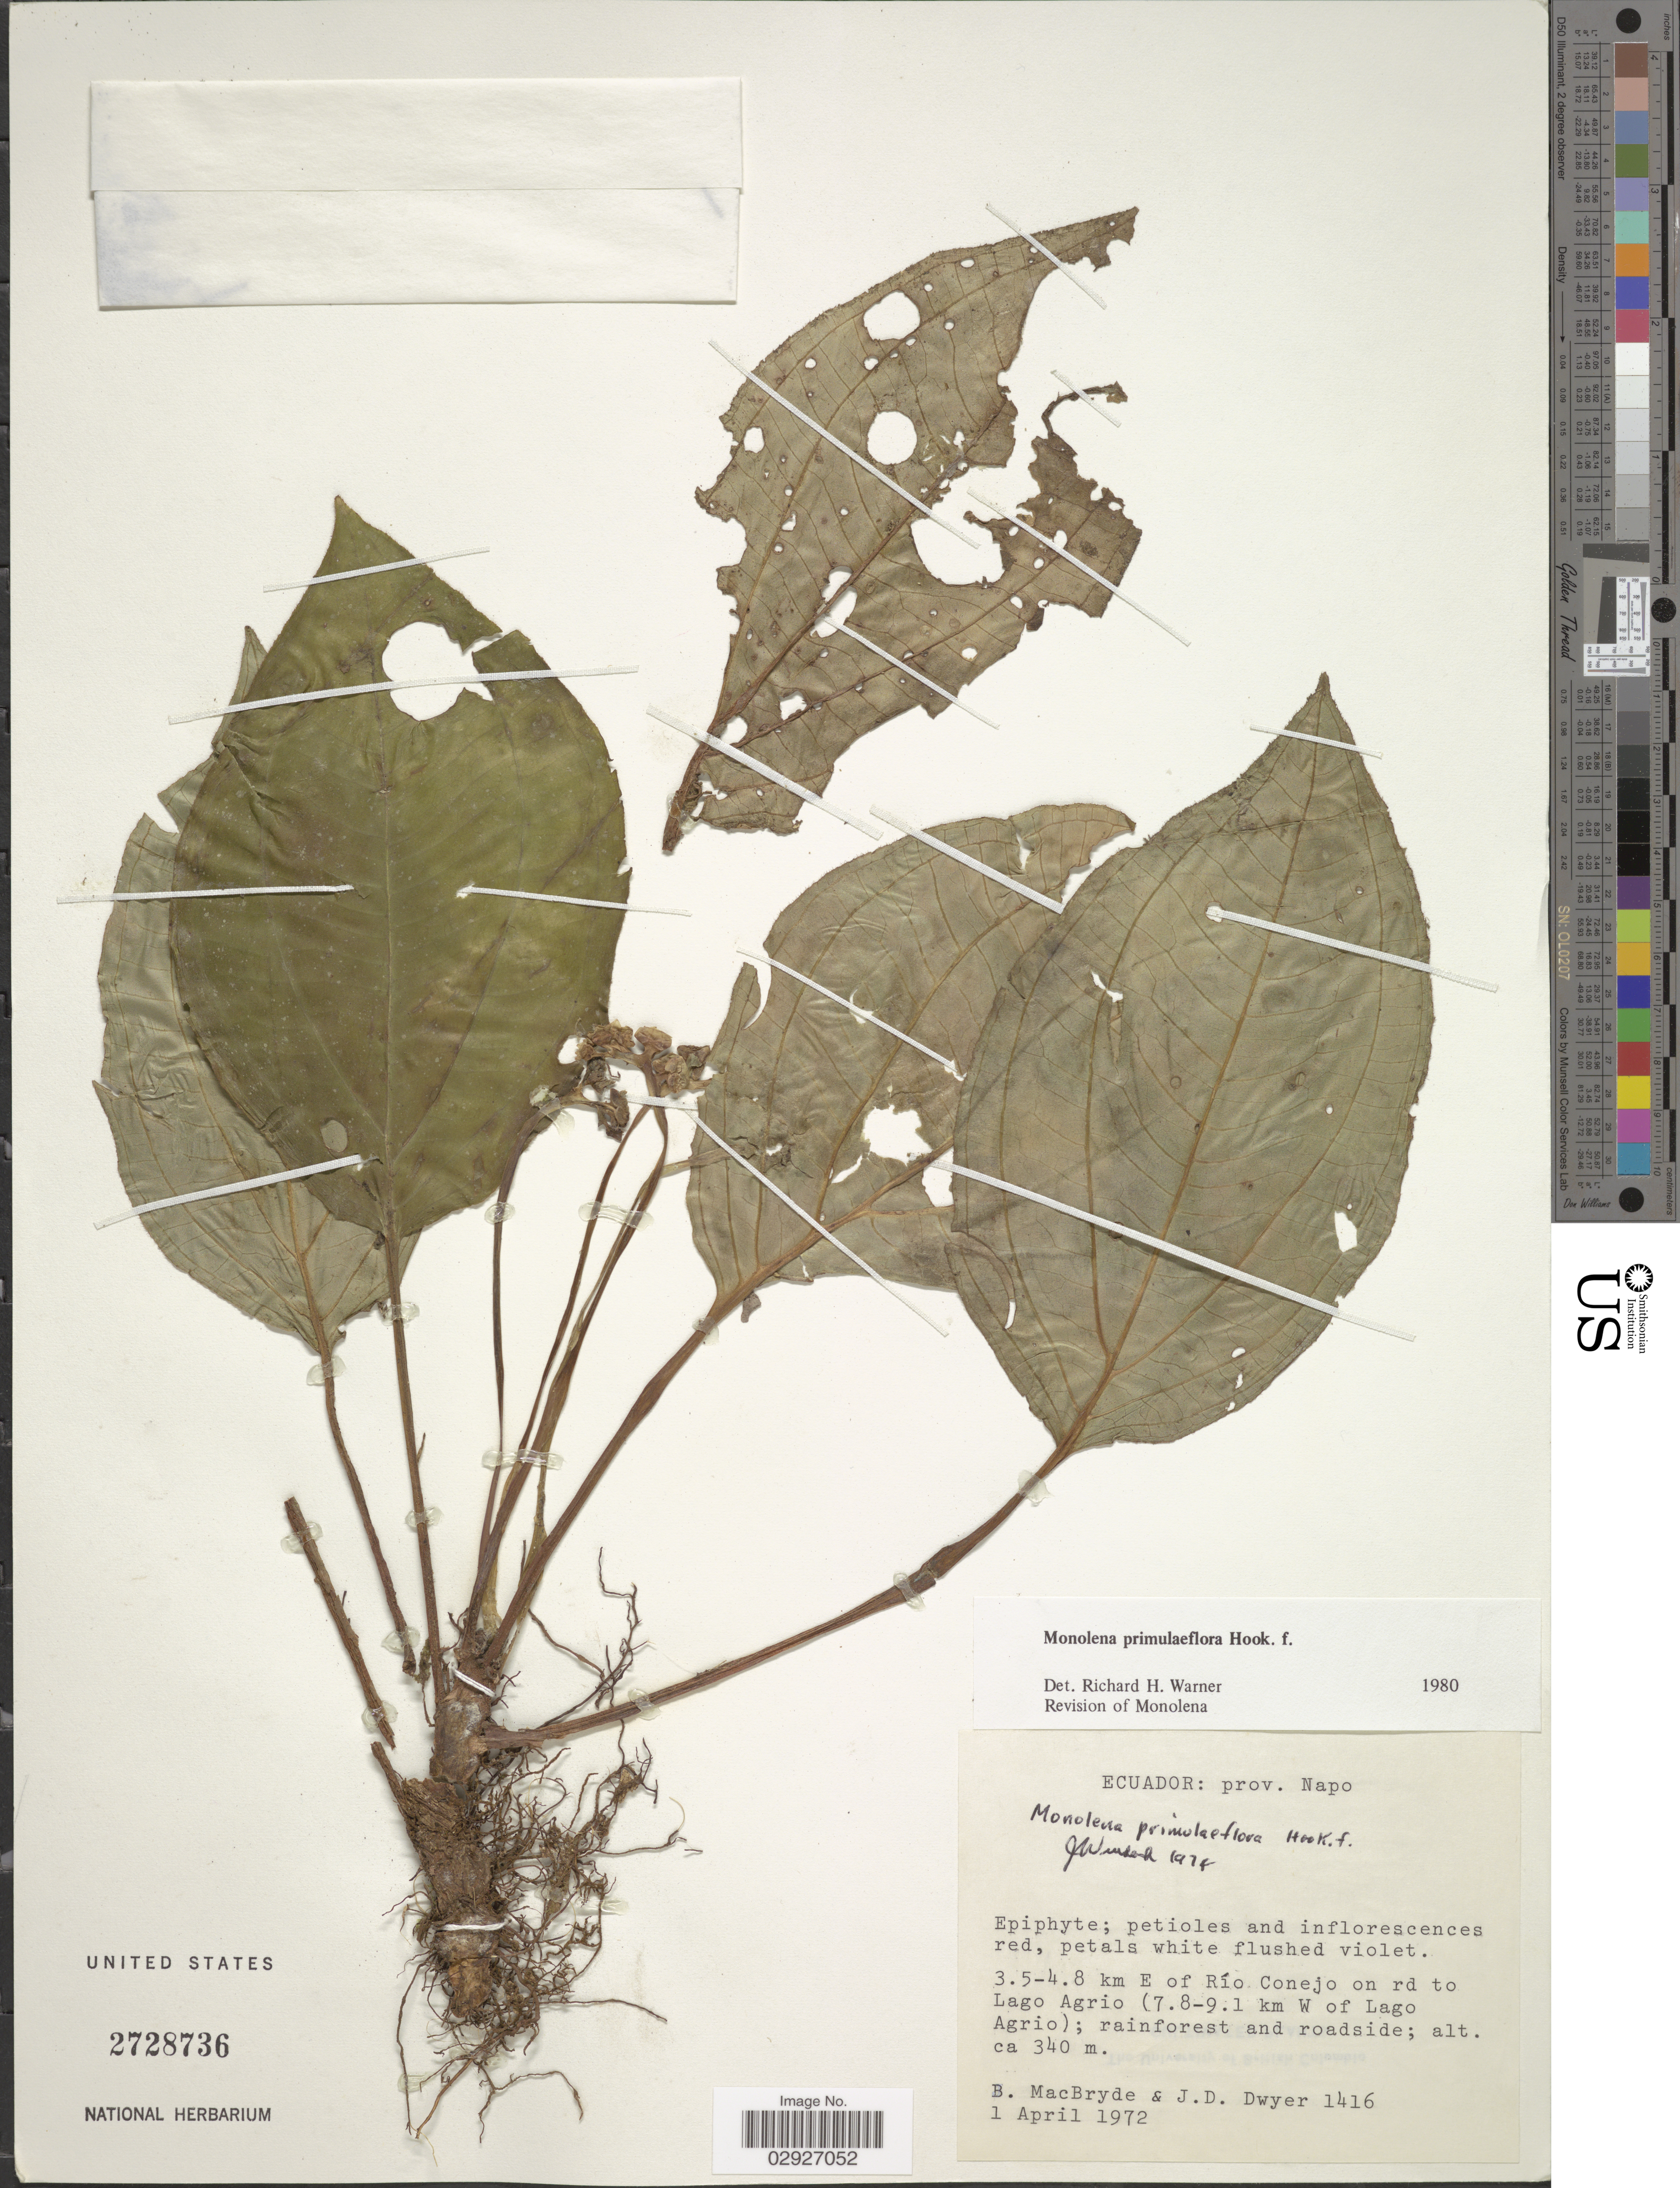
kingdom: Plantae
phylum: Tracheophyta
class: Magnoliopsida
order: Myrtales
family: Melastomataceae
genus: Monolena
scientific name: Monolena primuliflora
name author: Hook. f.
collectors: B. MacBryde & J. D. Dwyer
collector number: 1416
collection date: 1972-04-01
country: Ecuador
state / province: Napo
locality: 3.5-4.8 km E of Río Conejo on rd to Lago Agrio (7.8-9.1 km W of Lago Agrio).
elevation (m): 340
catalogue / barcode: US 2728736